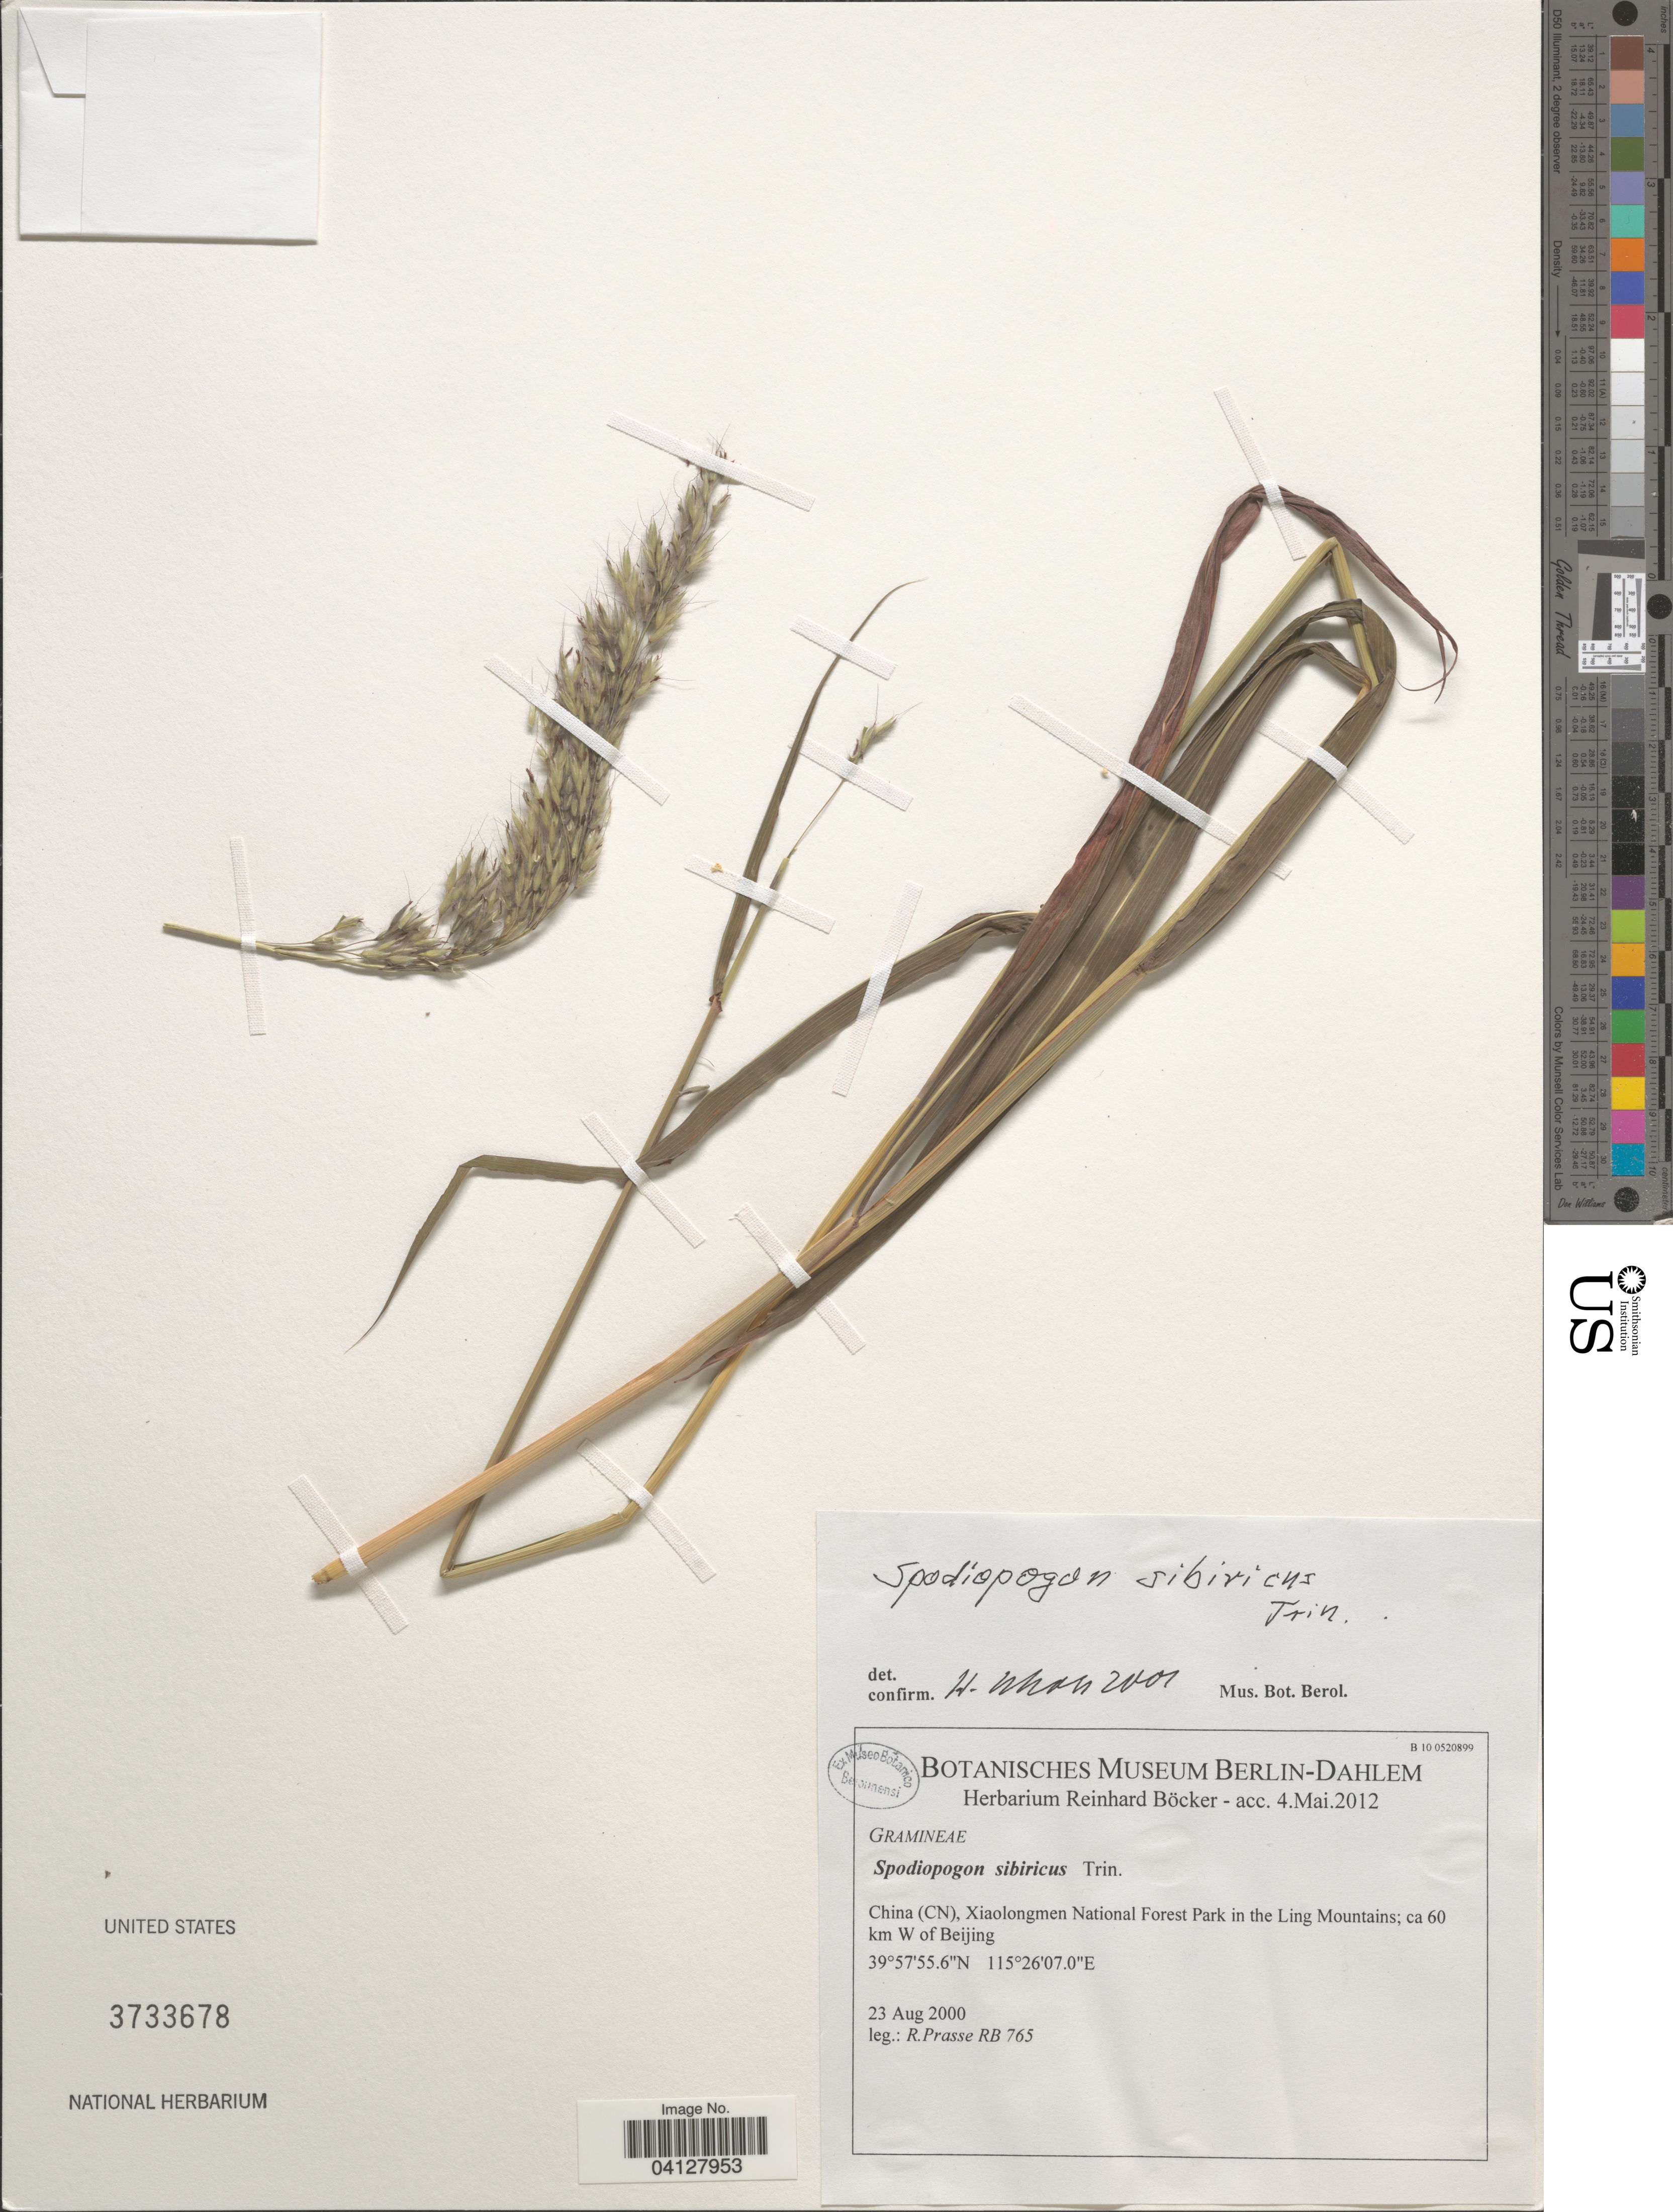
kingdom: Plantae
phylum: Tracheophyta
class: Liliopsida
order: Poales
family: Poaceae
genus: Spodiopogon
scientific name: Spodiopogon sibiricus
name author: Trin.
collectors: R. Prasse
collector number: RB 765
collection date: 2000-08-23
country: China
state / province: Beijing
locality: Xiaolongmen National Forest Park in the Ling Mountains; ca 60 km W of Beijing.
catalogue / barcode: US 3733678